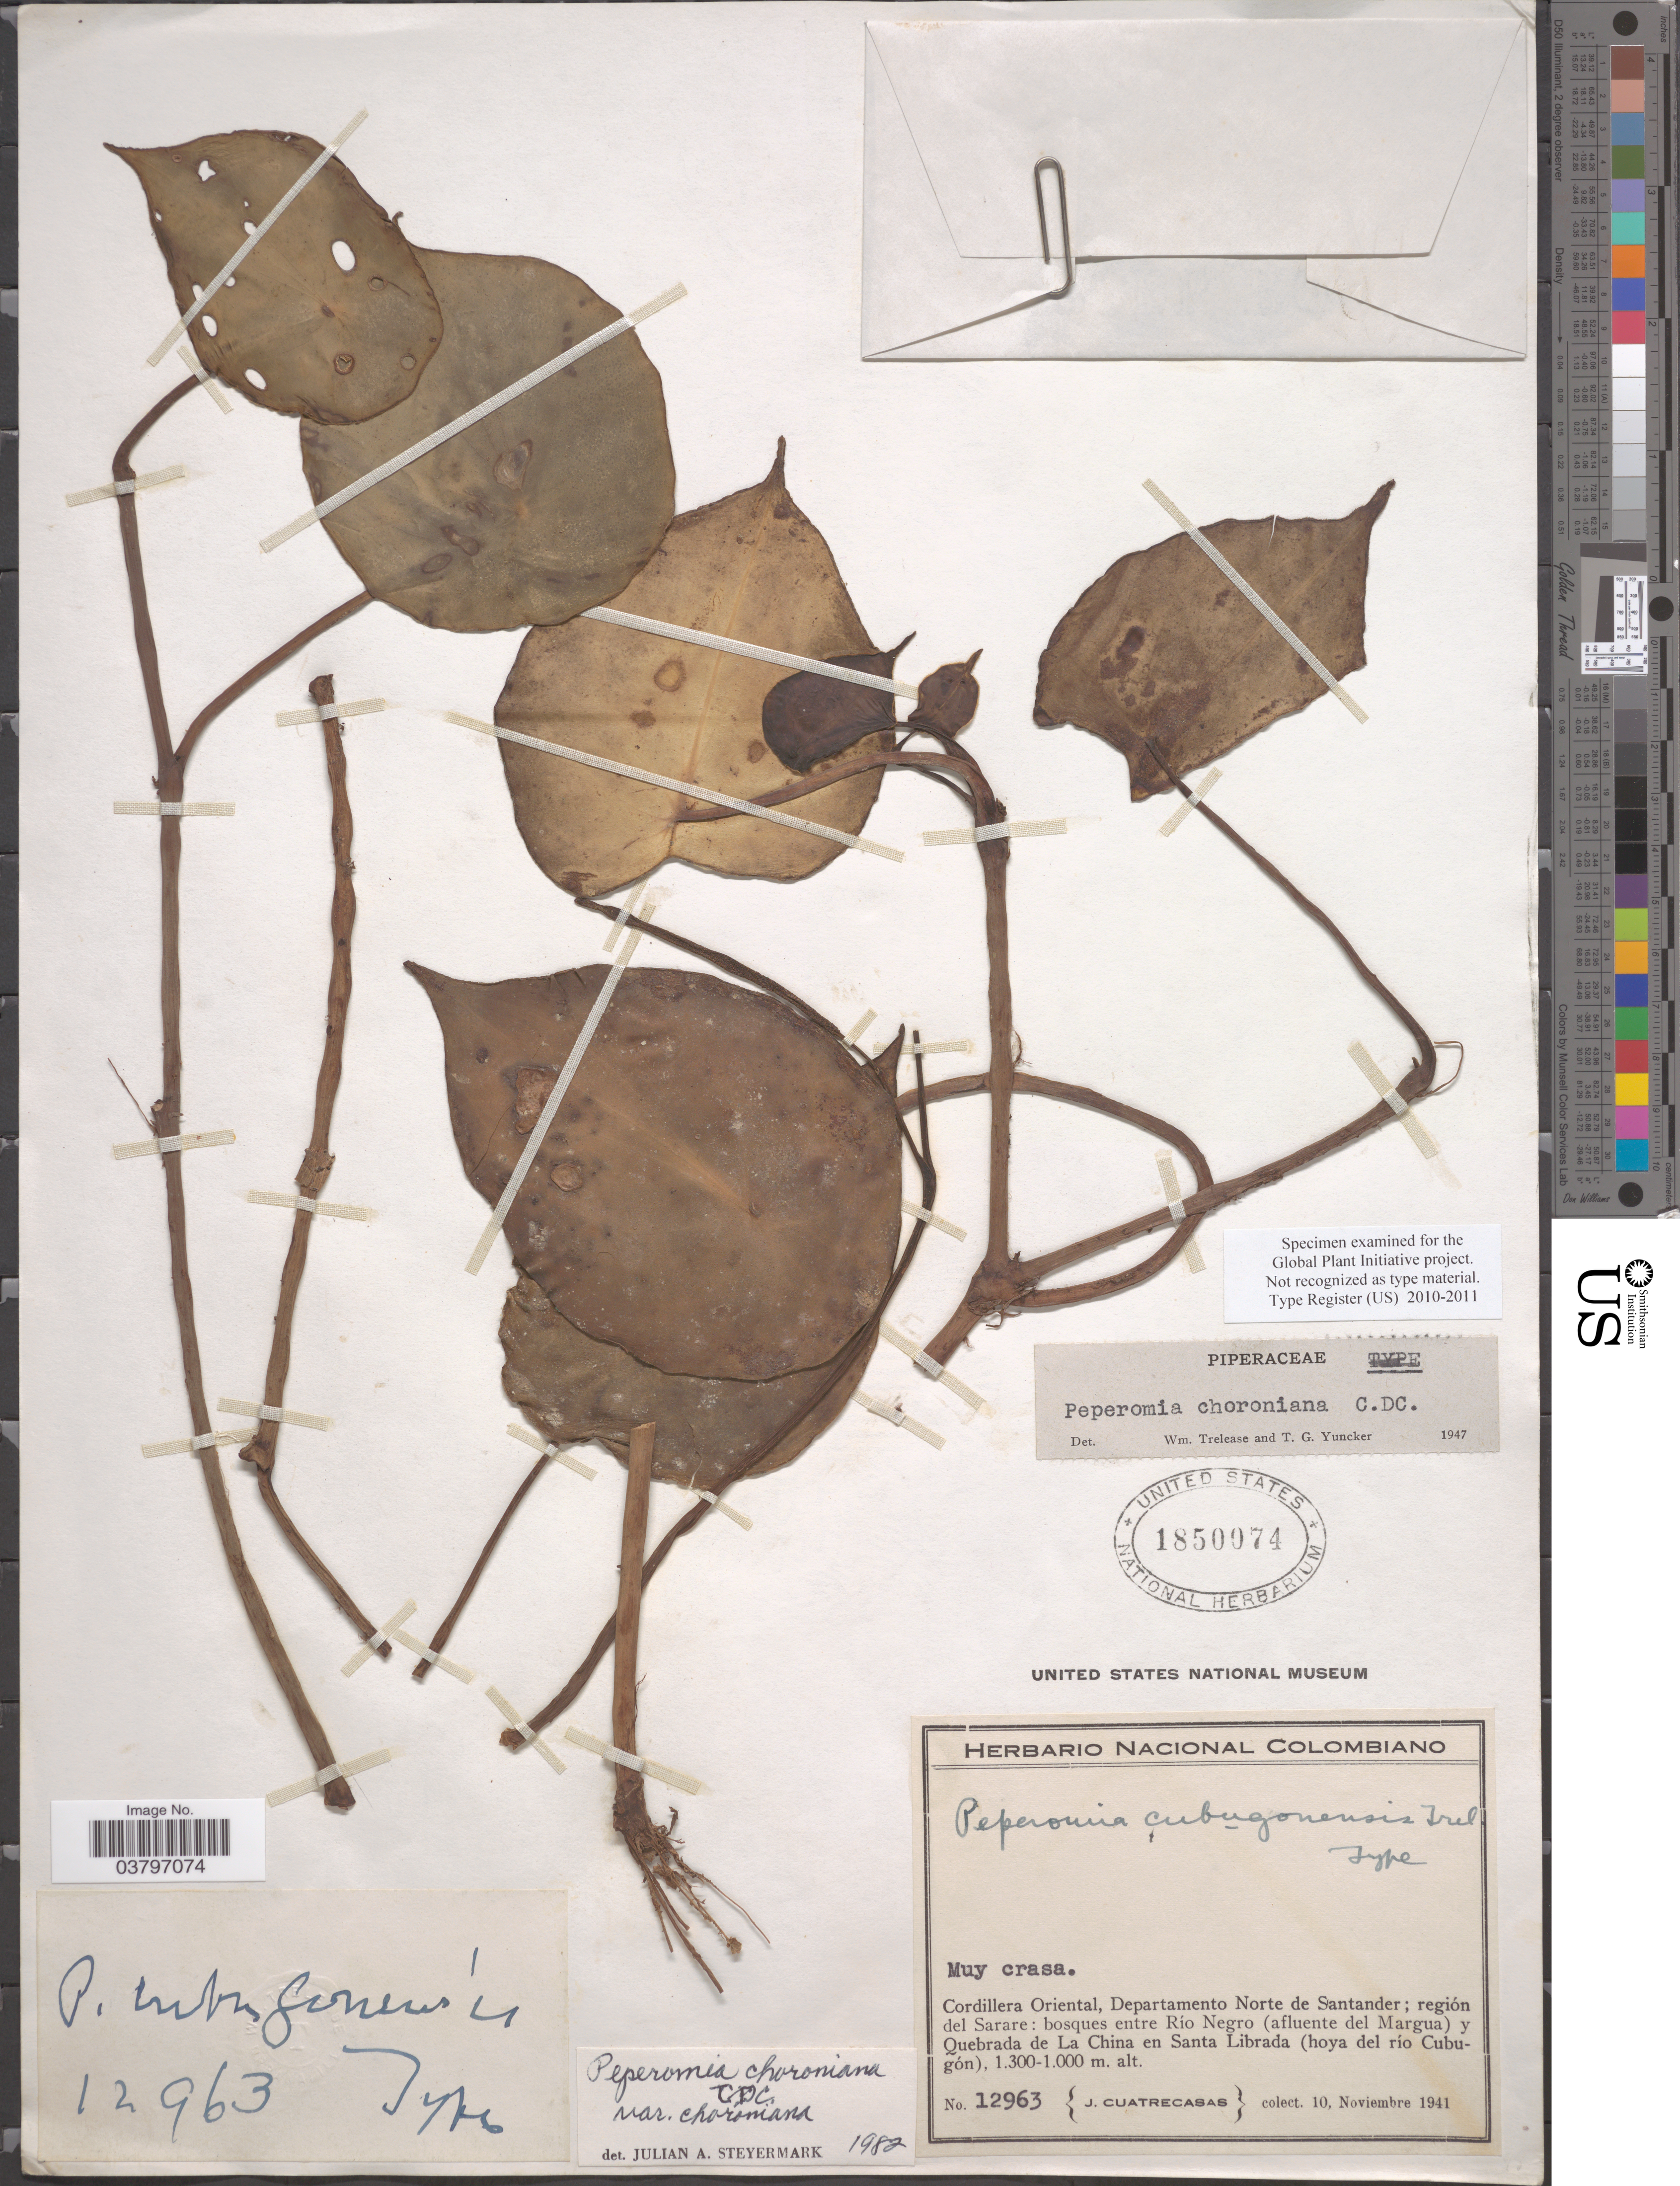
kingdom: Plantae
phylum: Tracheophyta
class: Magnoliopsida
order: Piperales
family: Piperaceae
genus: Peperomia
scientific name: Peperomia choroniana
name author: C. DC.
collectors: J. Cuatrecasas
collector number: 12963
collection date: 1941-11-10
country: Colombia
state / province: Norte de Santander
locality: Cordillera Oriental, Departamento Norte de Santander; región del Sarare: bosques entre Río Negro (afluente del Margua) y Quebrada de La China en Santa Llibrada (hoya del río Cubugón.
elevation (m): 1000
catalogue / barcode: US 1850074